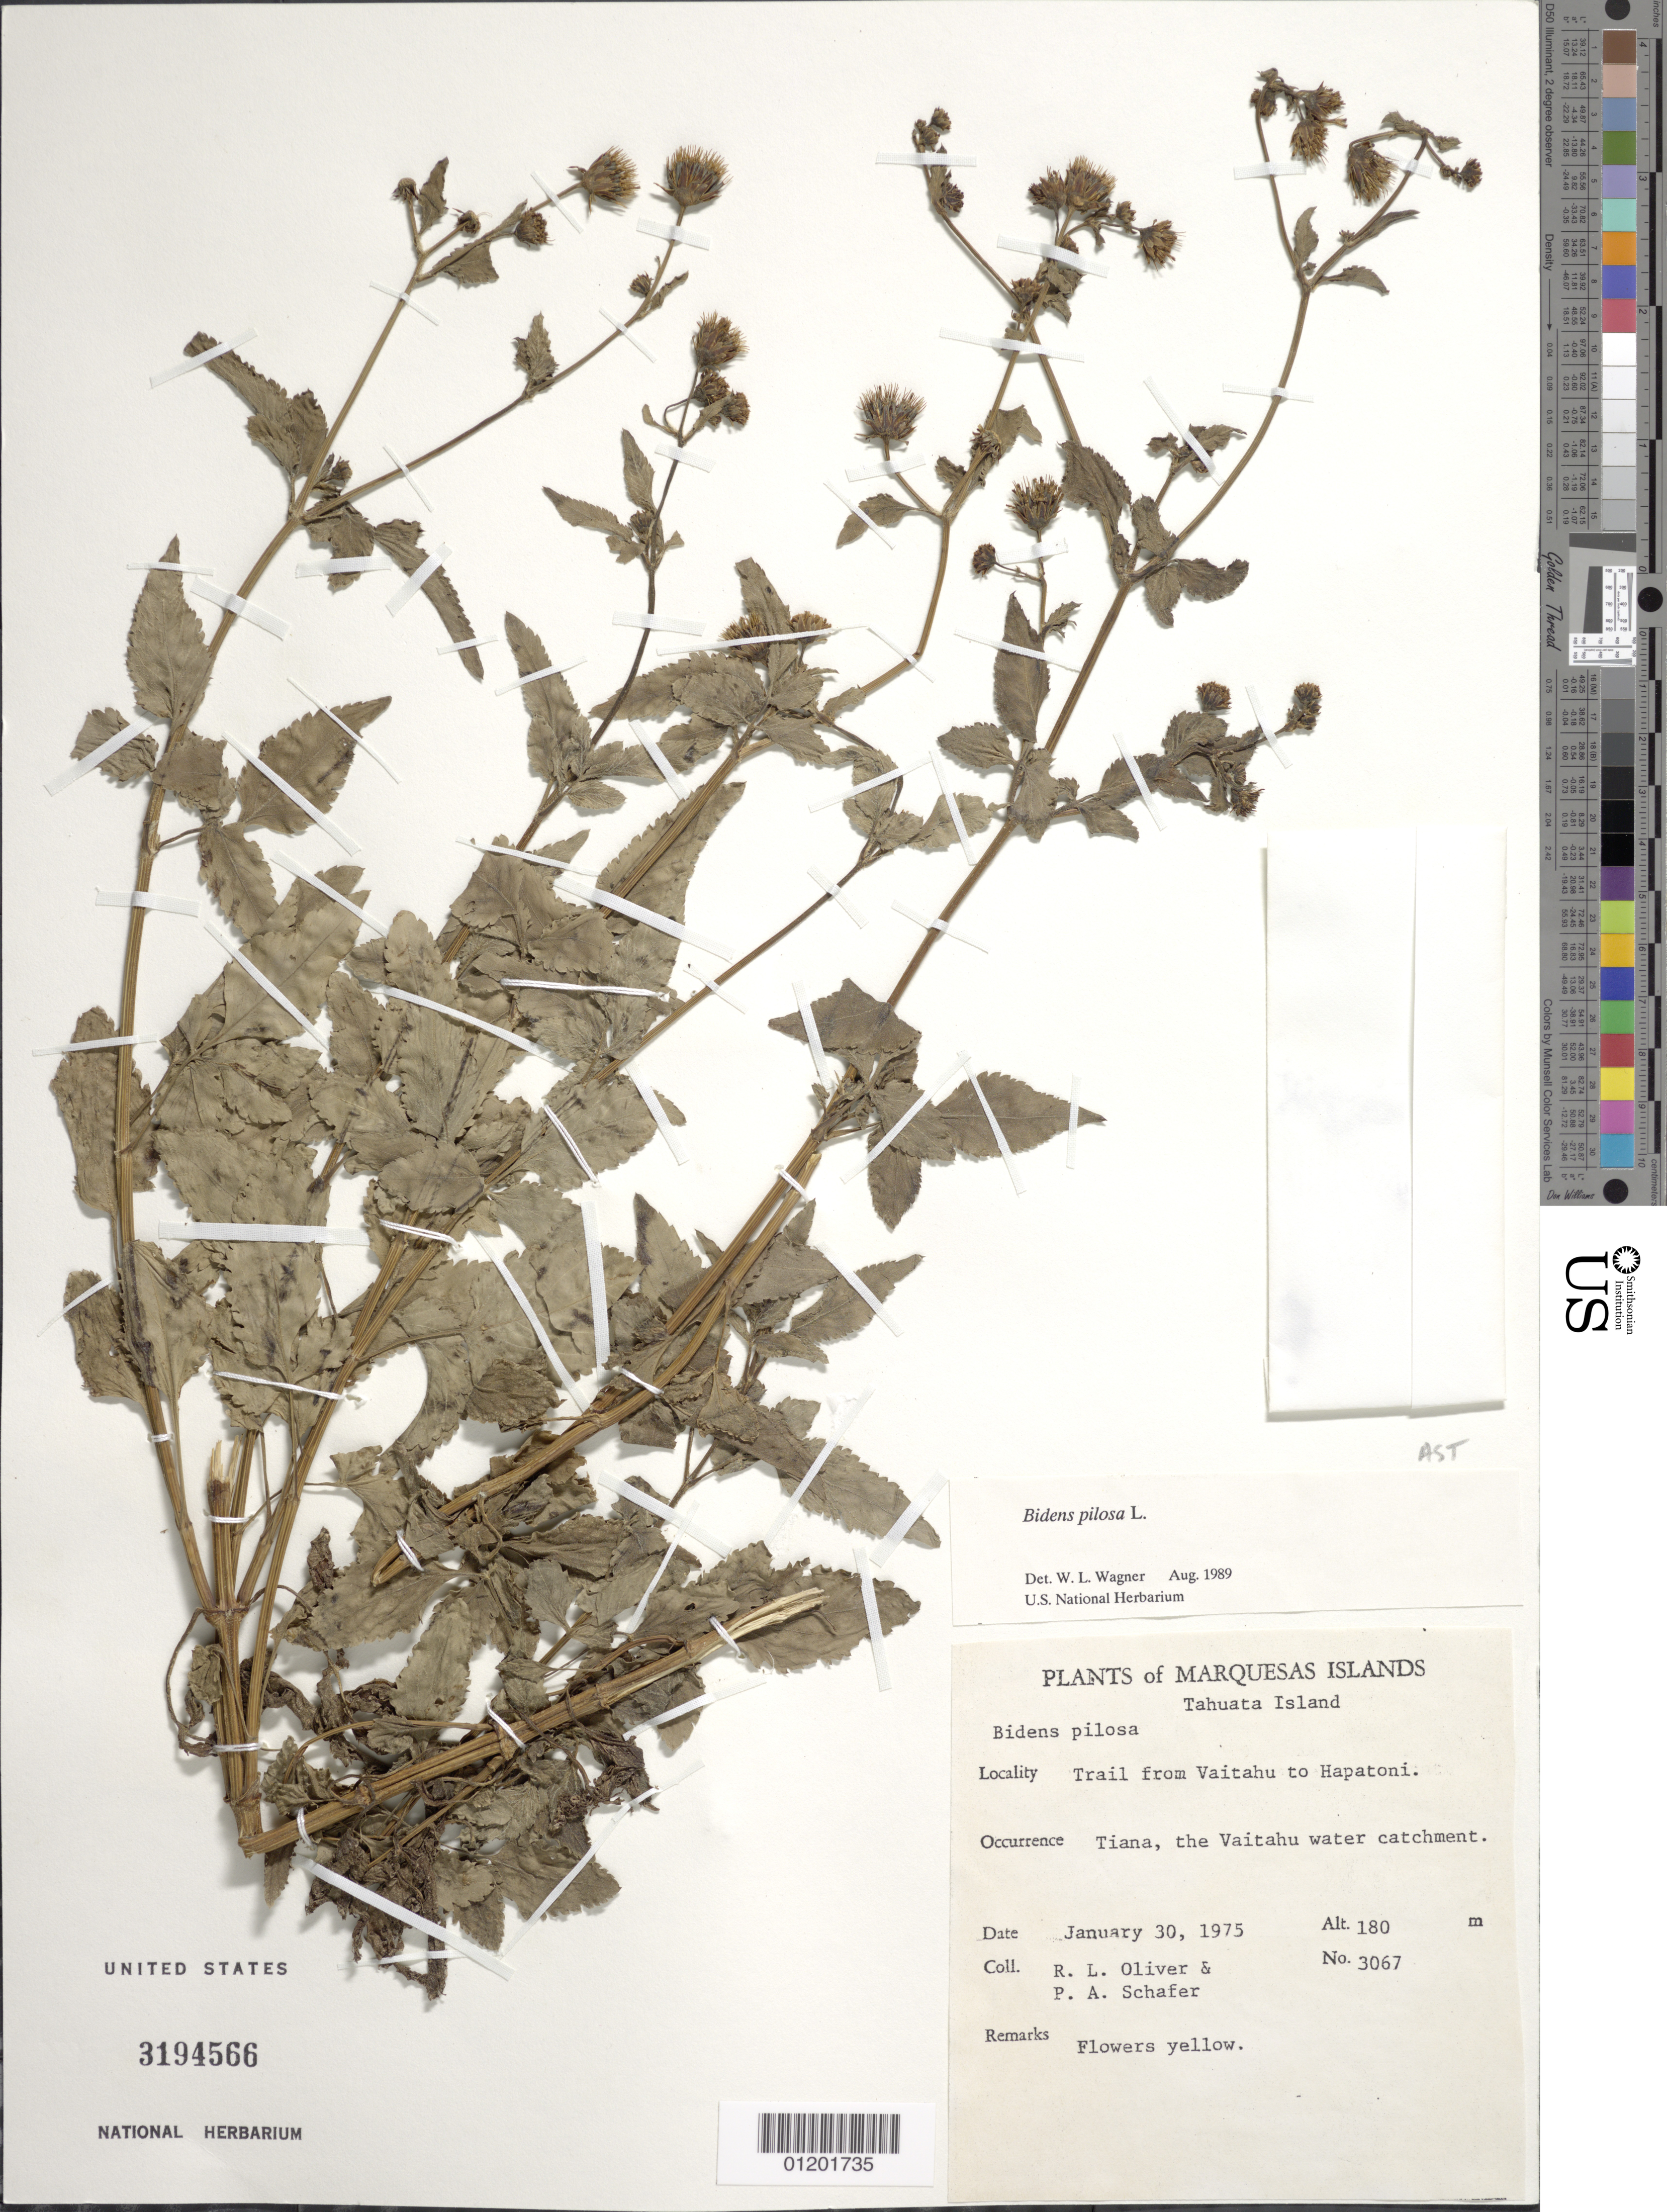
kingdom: Plantae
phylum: Tracheophyta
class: Magnoliopsida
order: Asterales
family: Asteraceae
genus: Bidens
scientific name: Bidens pilosa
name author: L.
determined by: Wagner, W. L., (BOT), Smithsonian Institution - National Museum of Natural History (UNITED STATES)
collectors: R. L. Oliver & P. A. Schäfer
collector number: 3067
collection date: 1975-01-30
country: French Polynesia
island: Tahuata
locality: trail from Vaitahu to Hapatoni; Tiana, the Vahitahu water catchment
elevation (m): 180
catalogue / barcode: US 3194566